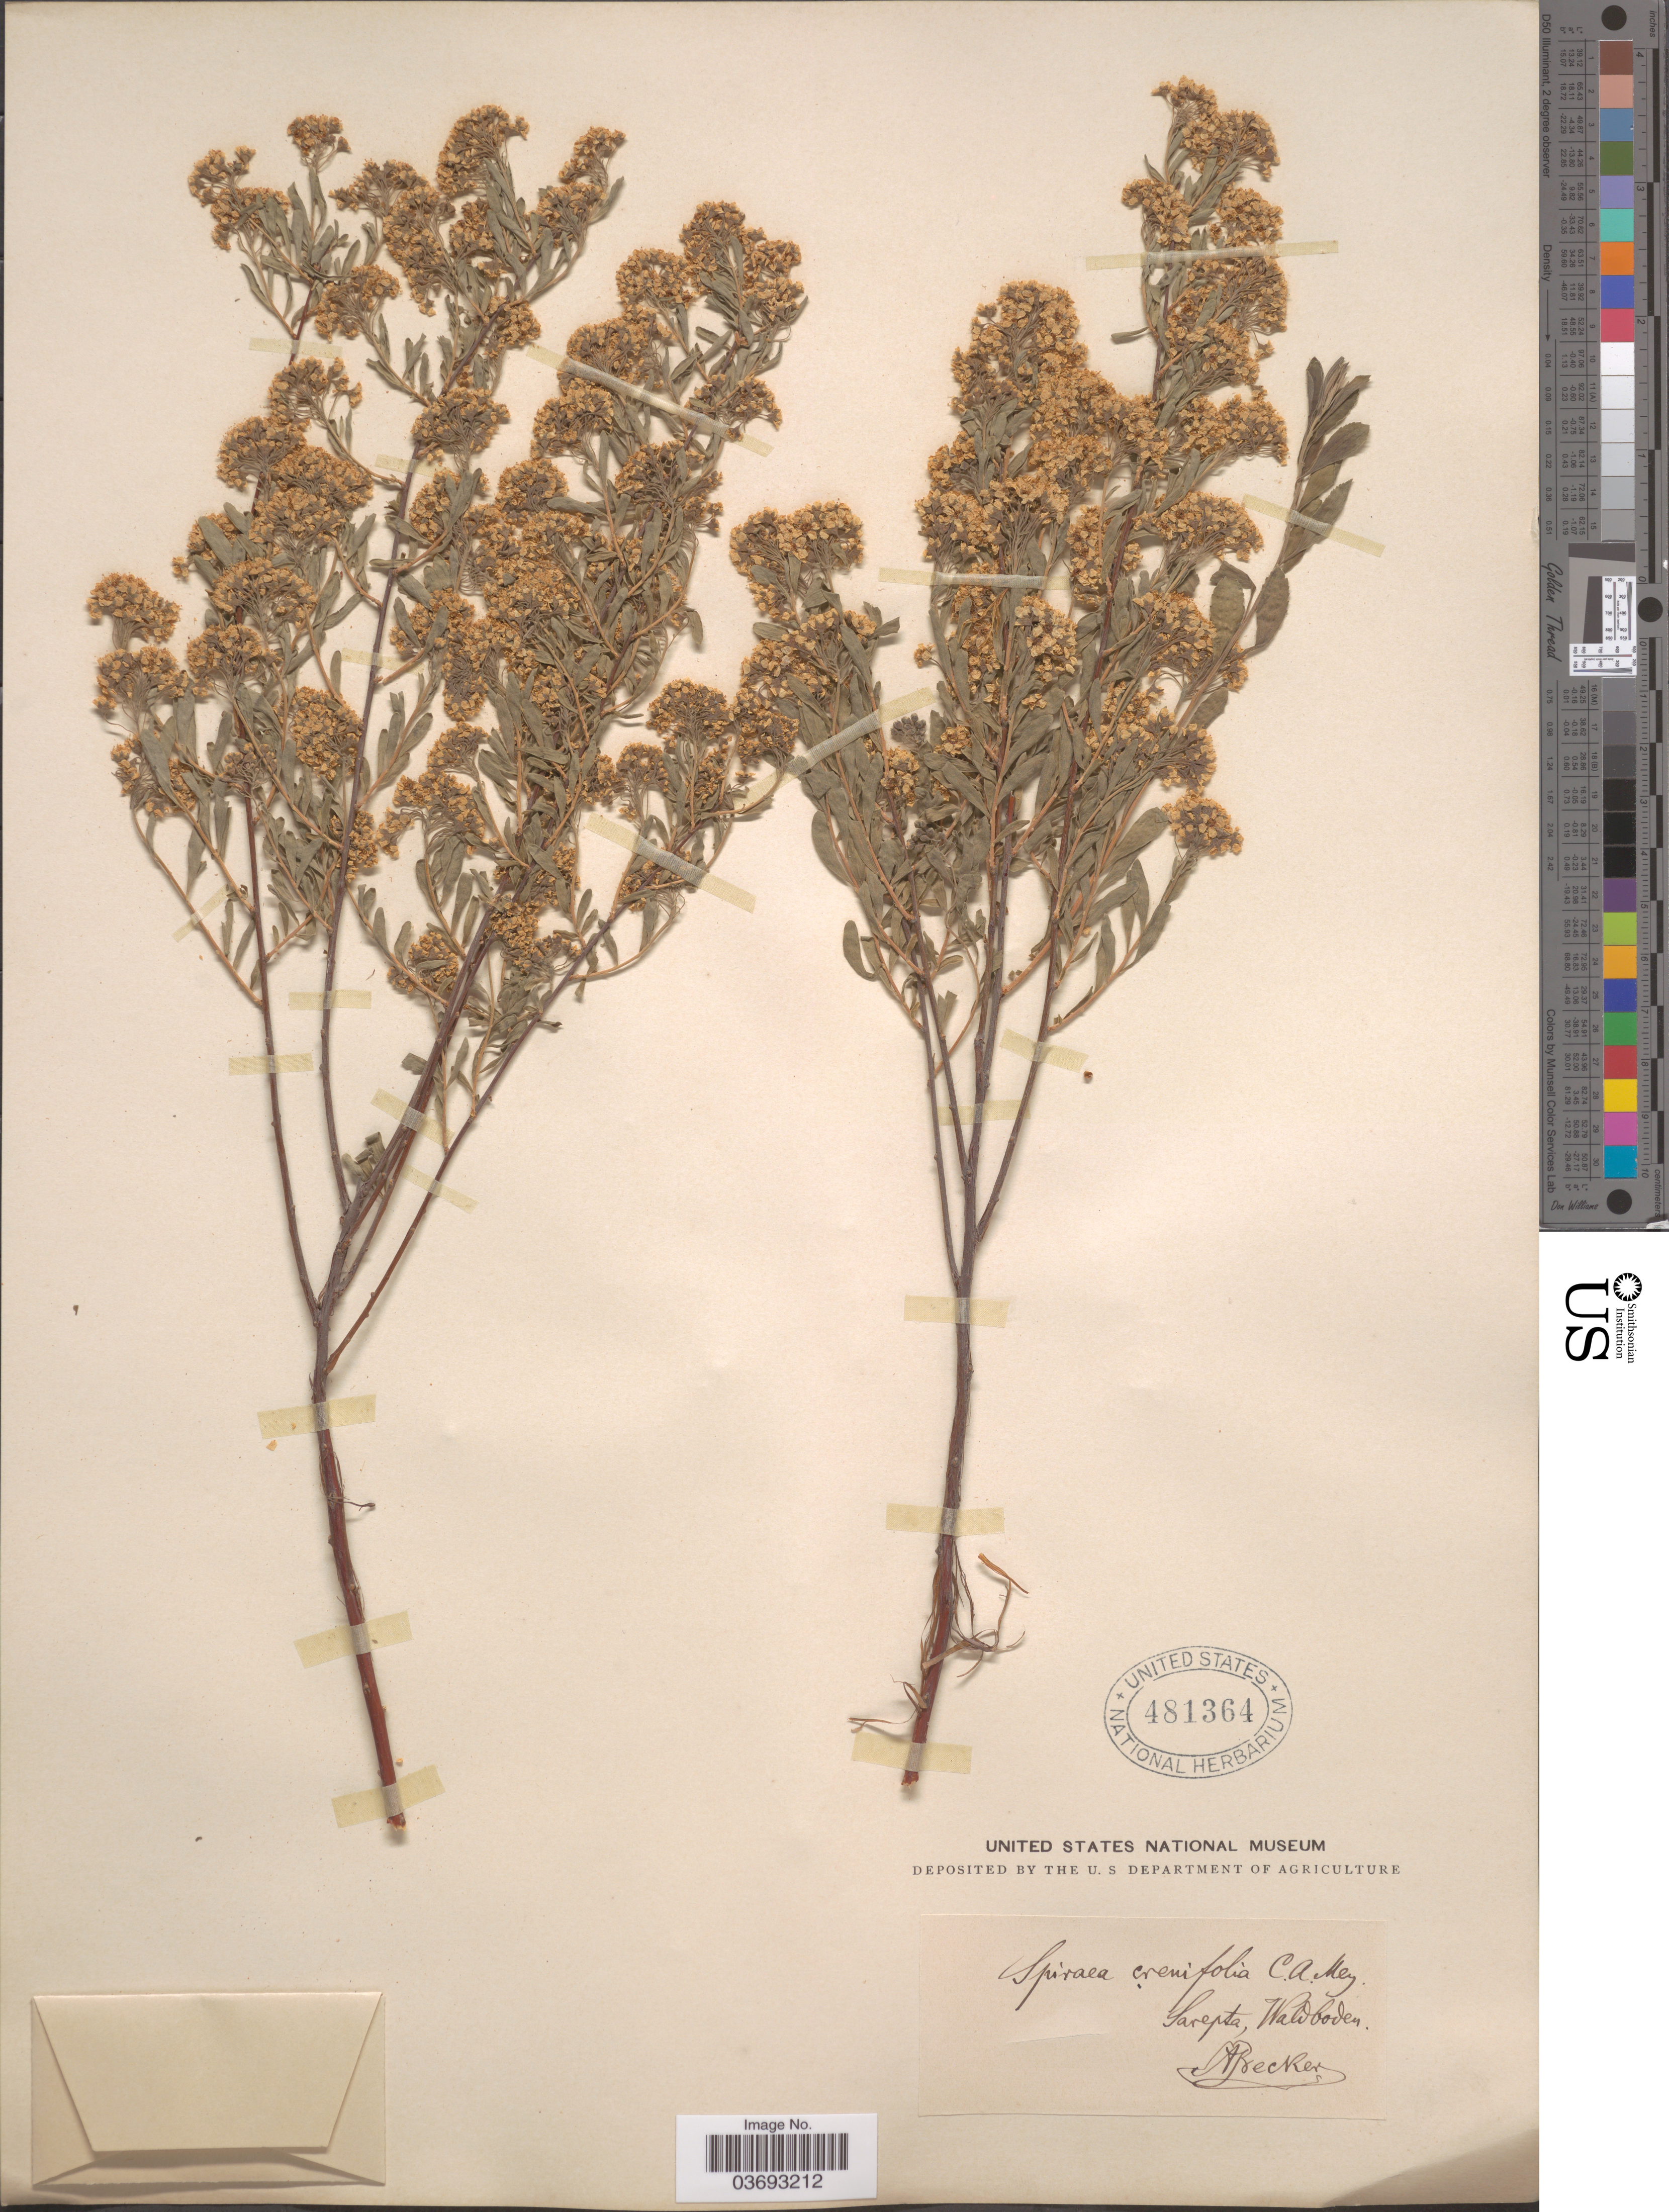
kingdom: Plantae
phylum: Tracheophyta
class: Magnoliopsida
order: Rosales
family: Rosaceae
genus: Spiraea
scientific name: Spiraea crenifolia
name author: C.A. Mey.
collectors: A. Becker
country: Russian Federation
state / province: Volgograd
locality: Sarepta, Waldboden.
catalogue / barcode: US 481364